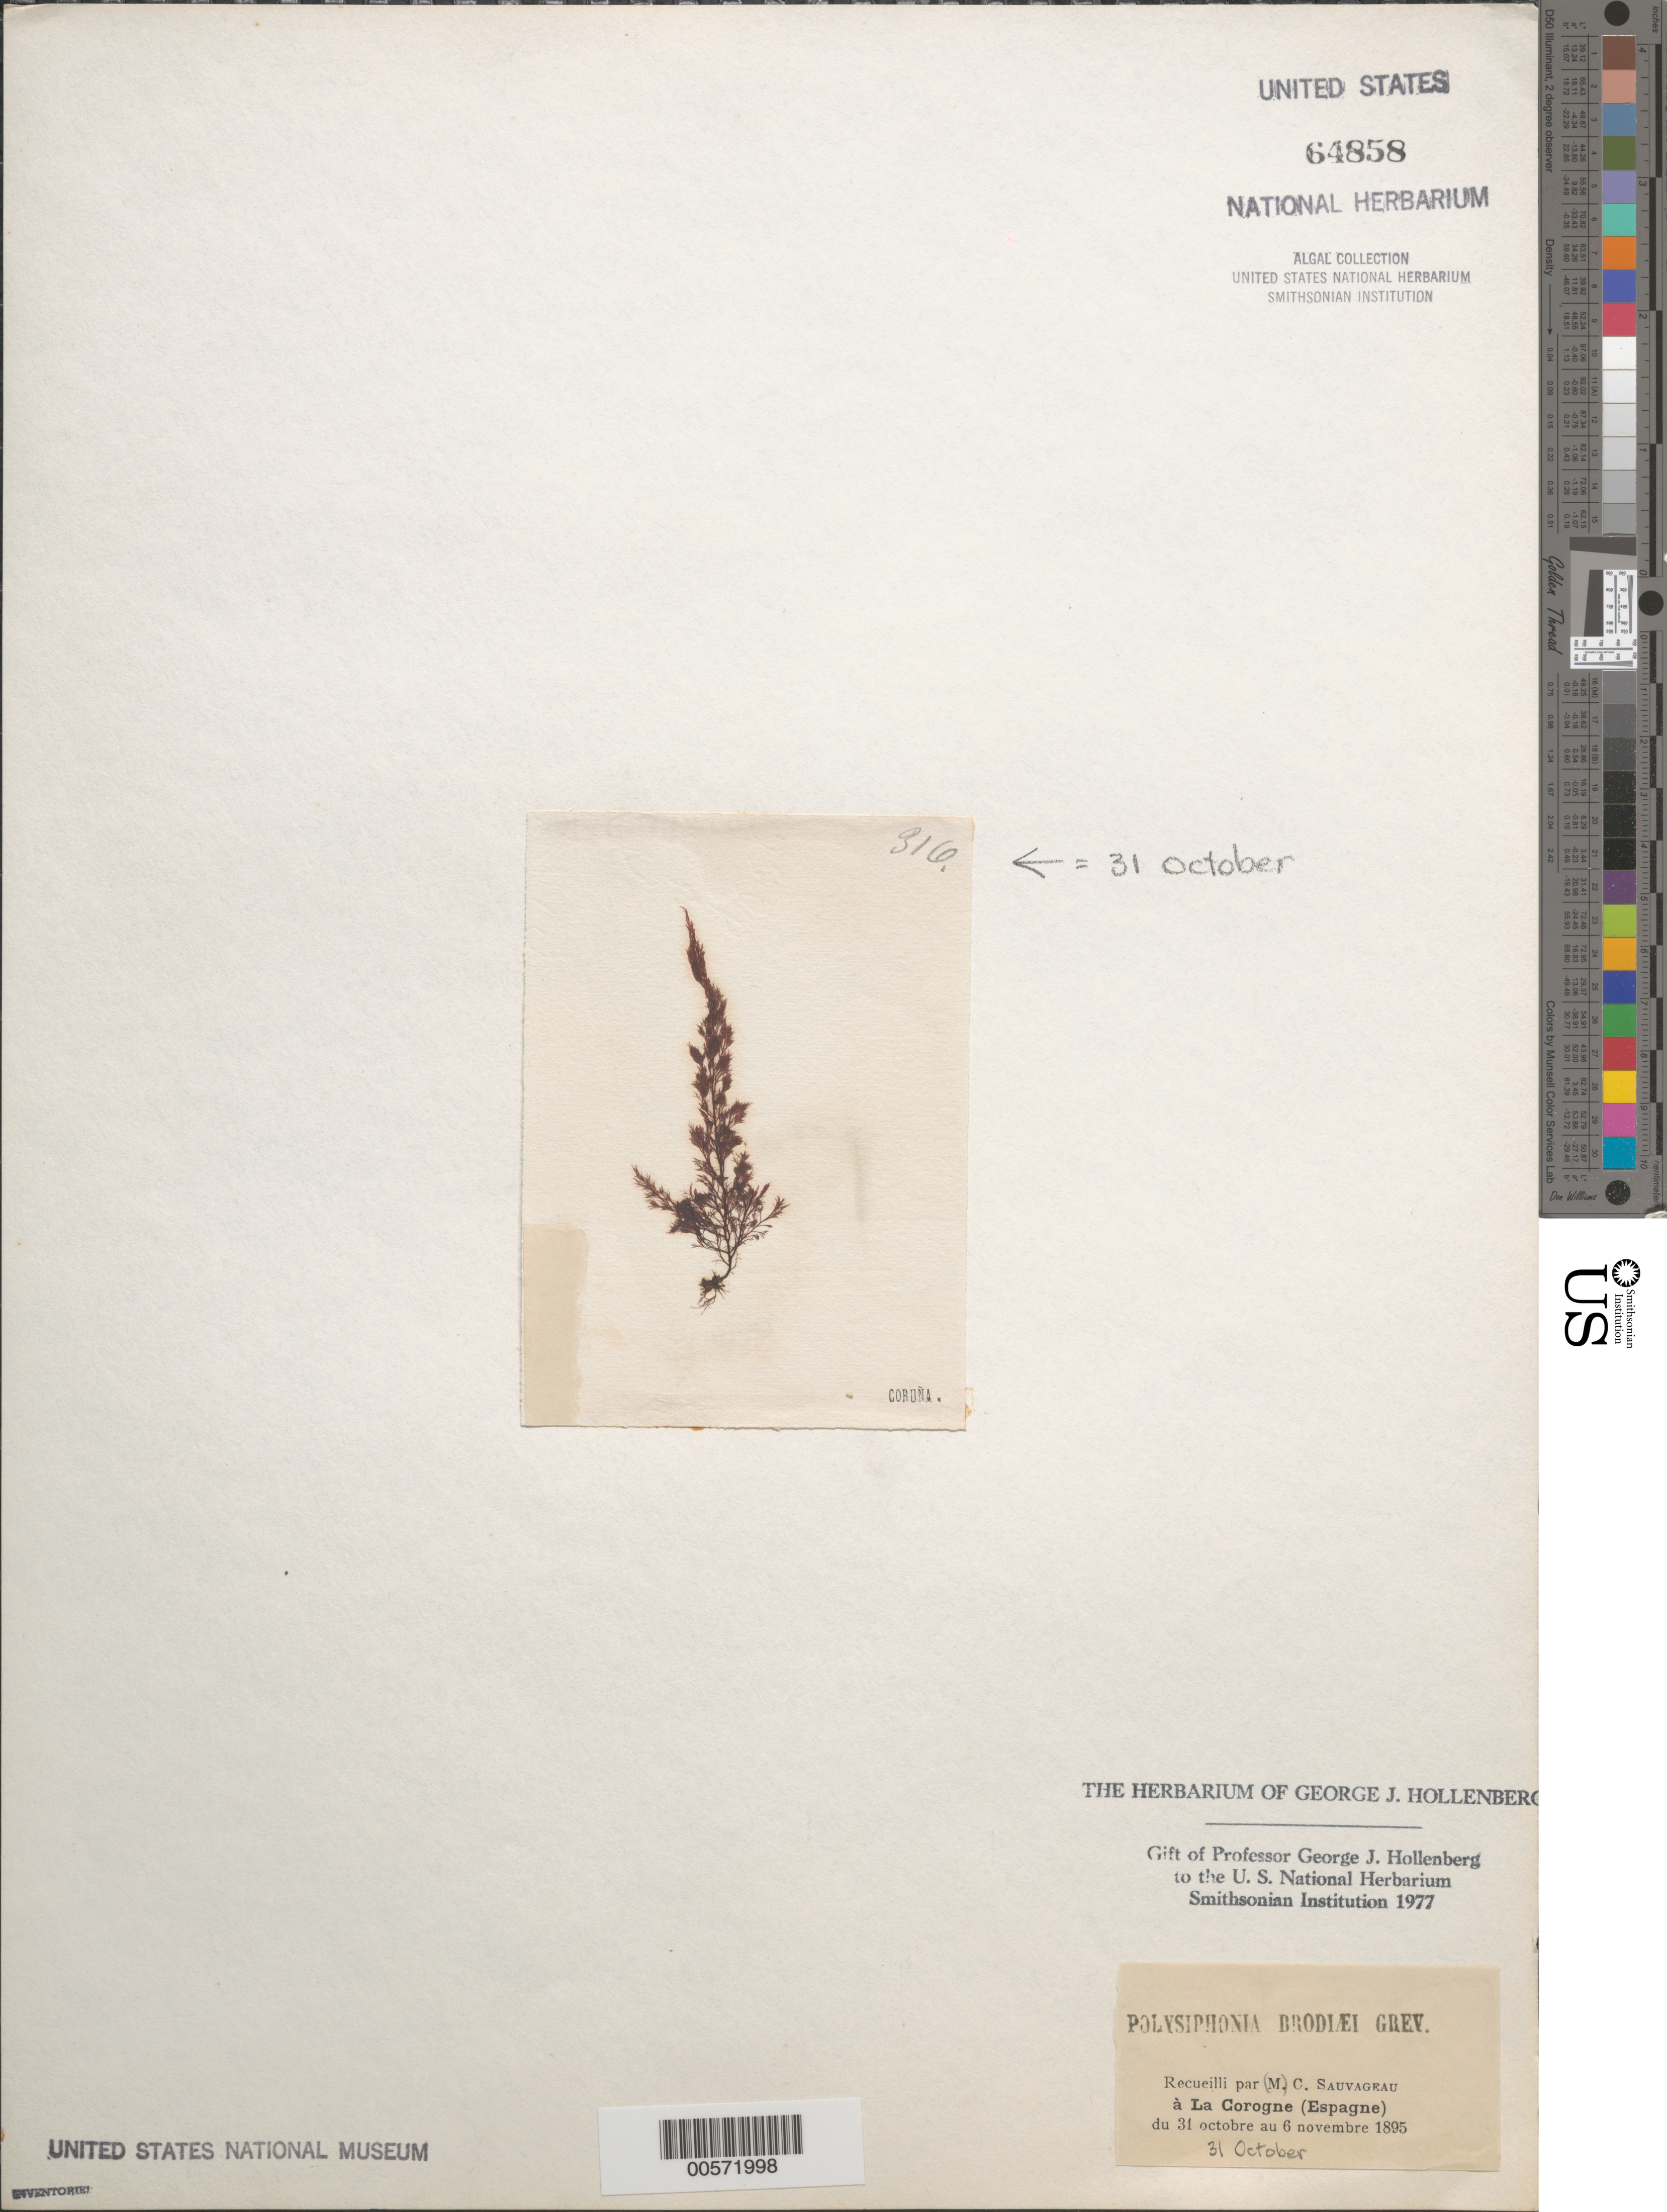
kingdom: Plantae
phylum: Rhodophyta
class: Florideophyceae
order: Ceramiales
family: Rhodomelaceae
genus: Polysiphonia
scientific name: Polysiphonia subulata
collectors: C. F. Sauvageau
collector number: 316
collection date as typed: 31 Oct 1895 TO 06 Nov 1895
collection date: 1895-10-31/1895-11-06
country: Spain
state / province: Galicia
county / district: La Coruna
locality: La coruna (la corogne)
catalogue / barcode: US 64858